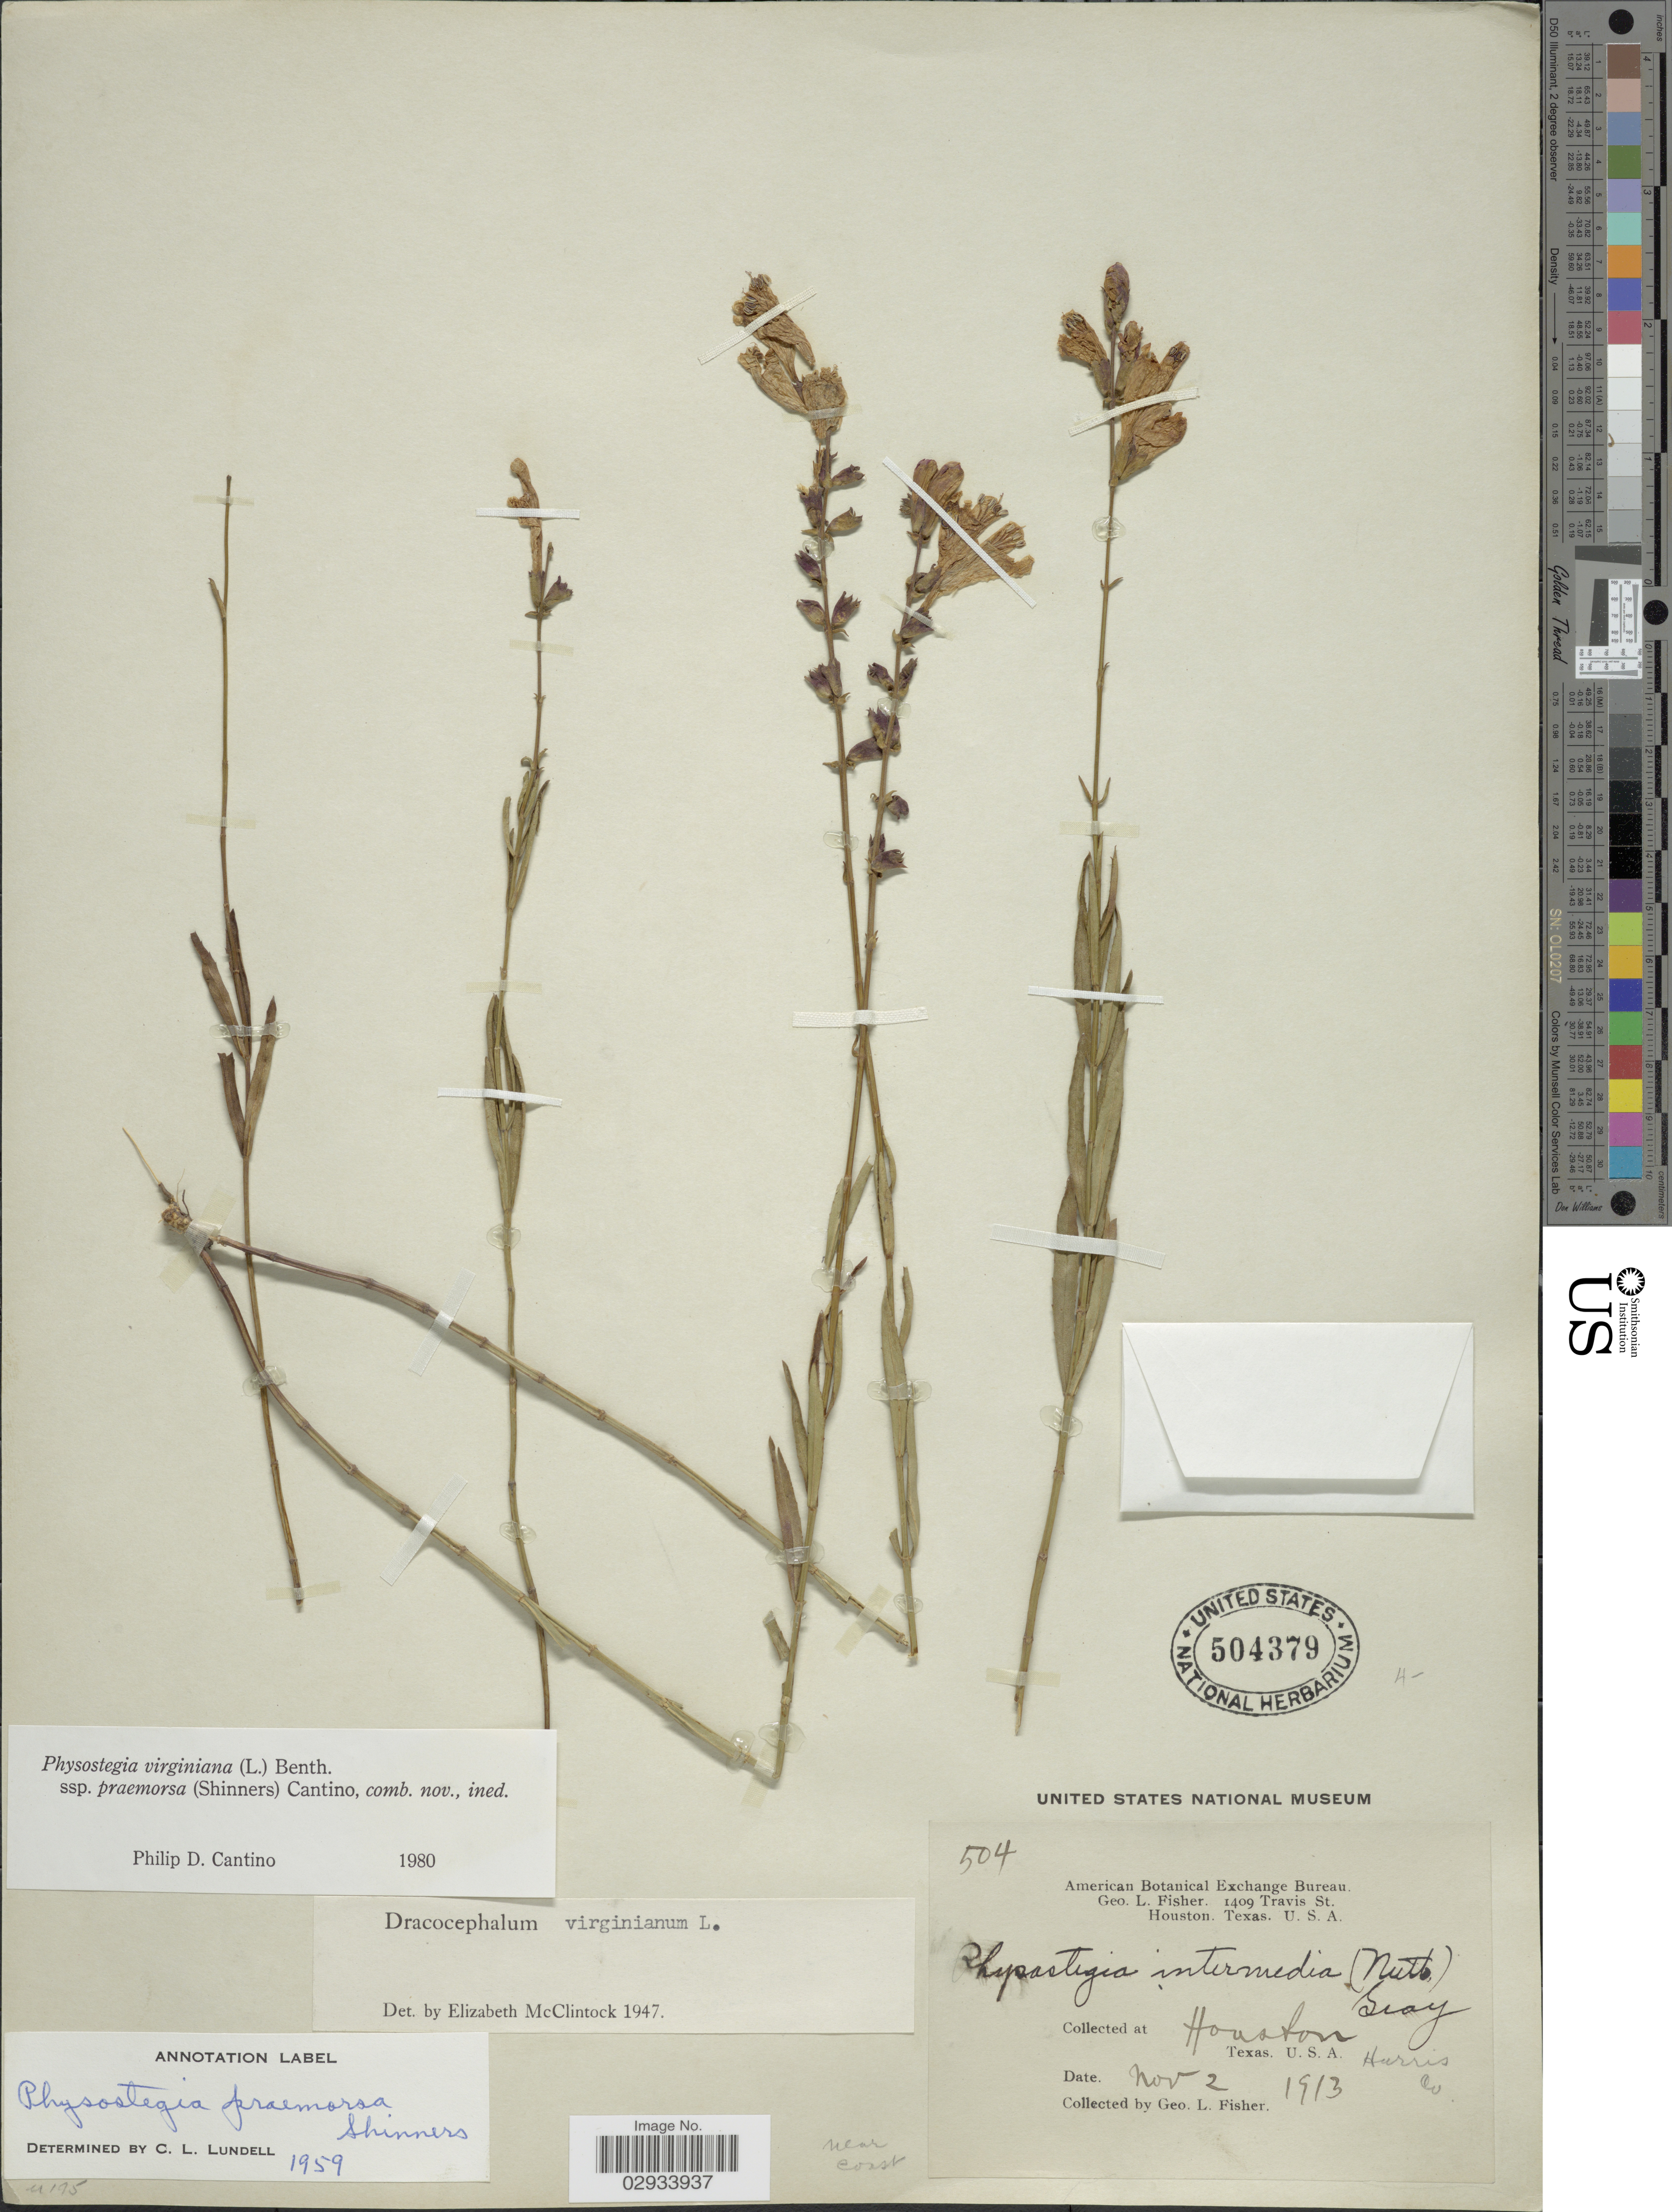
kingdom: Plantae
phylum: Tracheophyta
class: Magnoliopsida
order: Lamiales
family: Lamiaceae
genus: Physostegia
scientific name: Physostegia virginiana subsp. praemorsa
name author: (Shinners) P.D. Cantino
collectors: G. L. Fisher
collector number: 504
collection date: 1913-11-02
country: United States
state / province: Texas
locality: Houston, Texas., Harris Co., near coast.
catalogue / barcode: US 504379